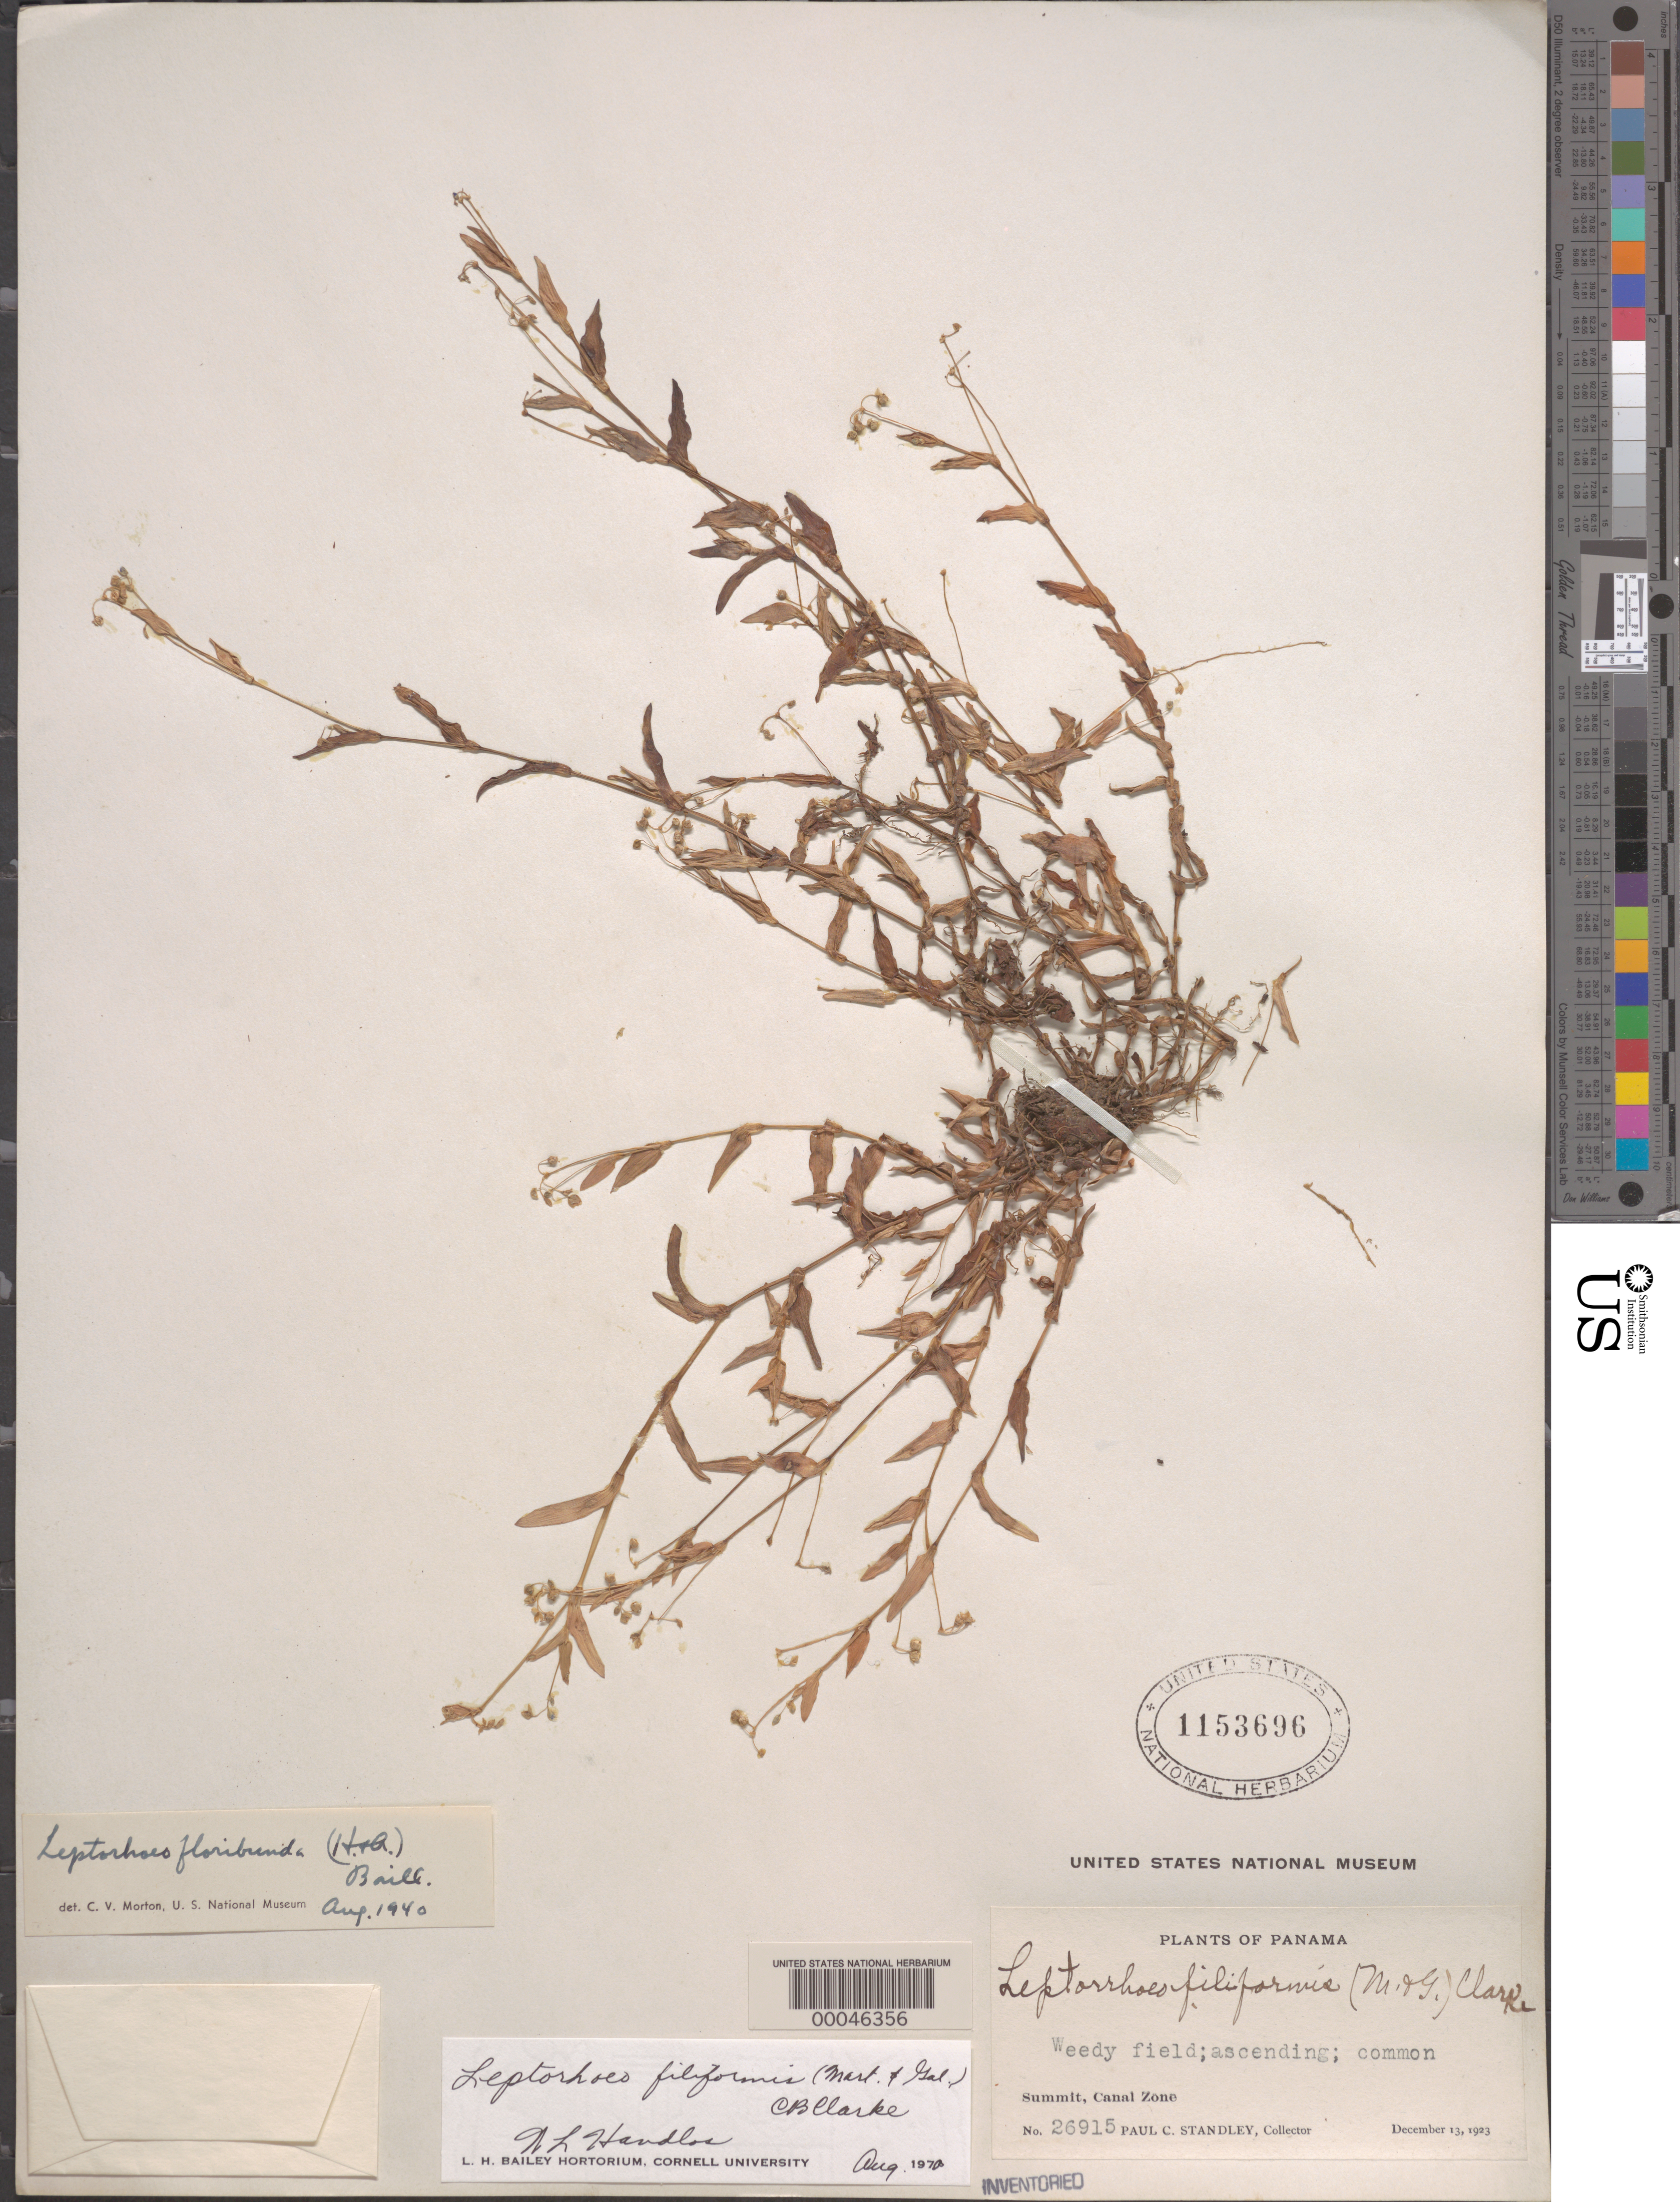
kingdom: Plantae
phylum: Tracheophyta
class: Liliopsida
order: Commelinales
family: Commelinaceae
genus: Callisia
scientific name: Callisia filiformis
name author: (M. Martens & Galeotti) D.R. Hunt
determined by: Handlos, W. L.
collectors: P. C. Standley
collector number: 26915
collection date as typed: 13 Dec 1923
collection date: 1923-12-13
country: Panama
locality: Summit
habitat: Weedy field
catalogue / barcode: US 1153696